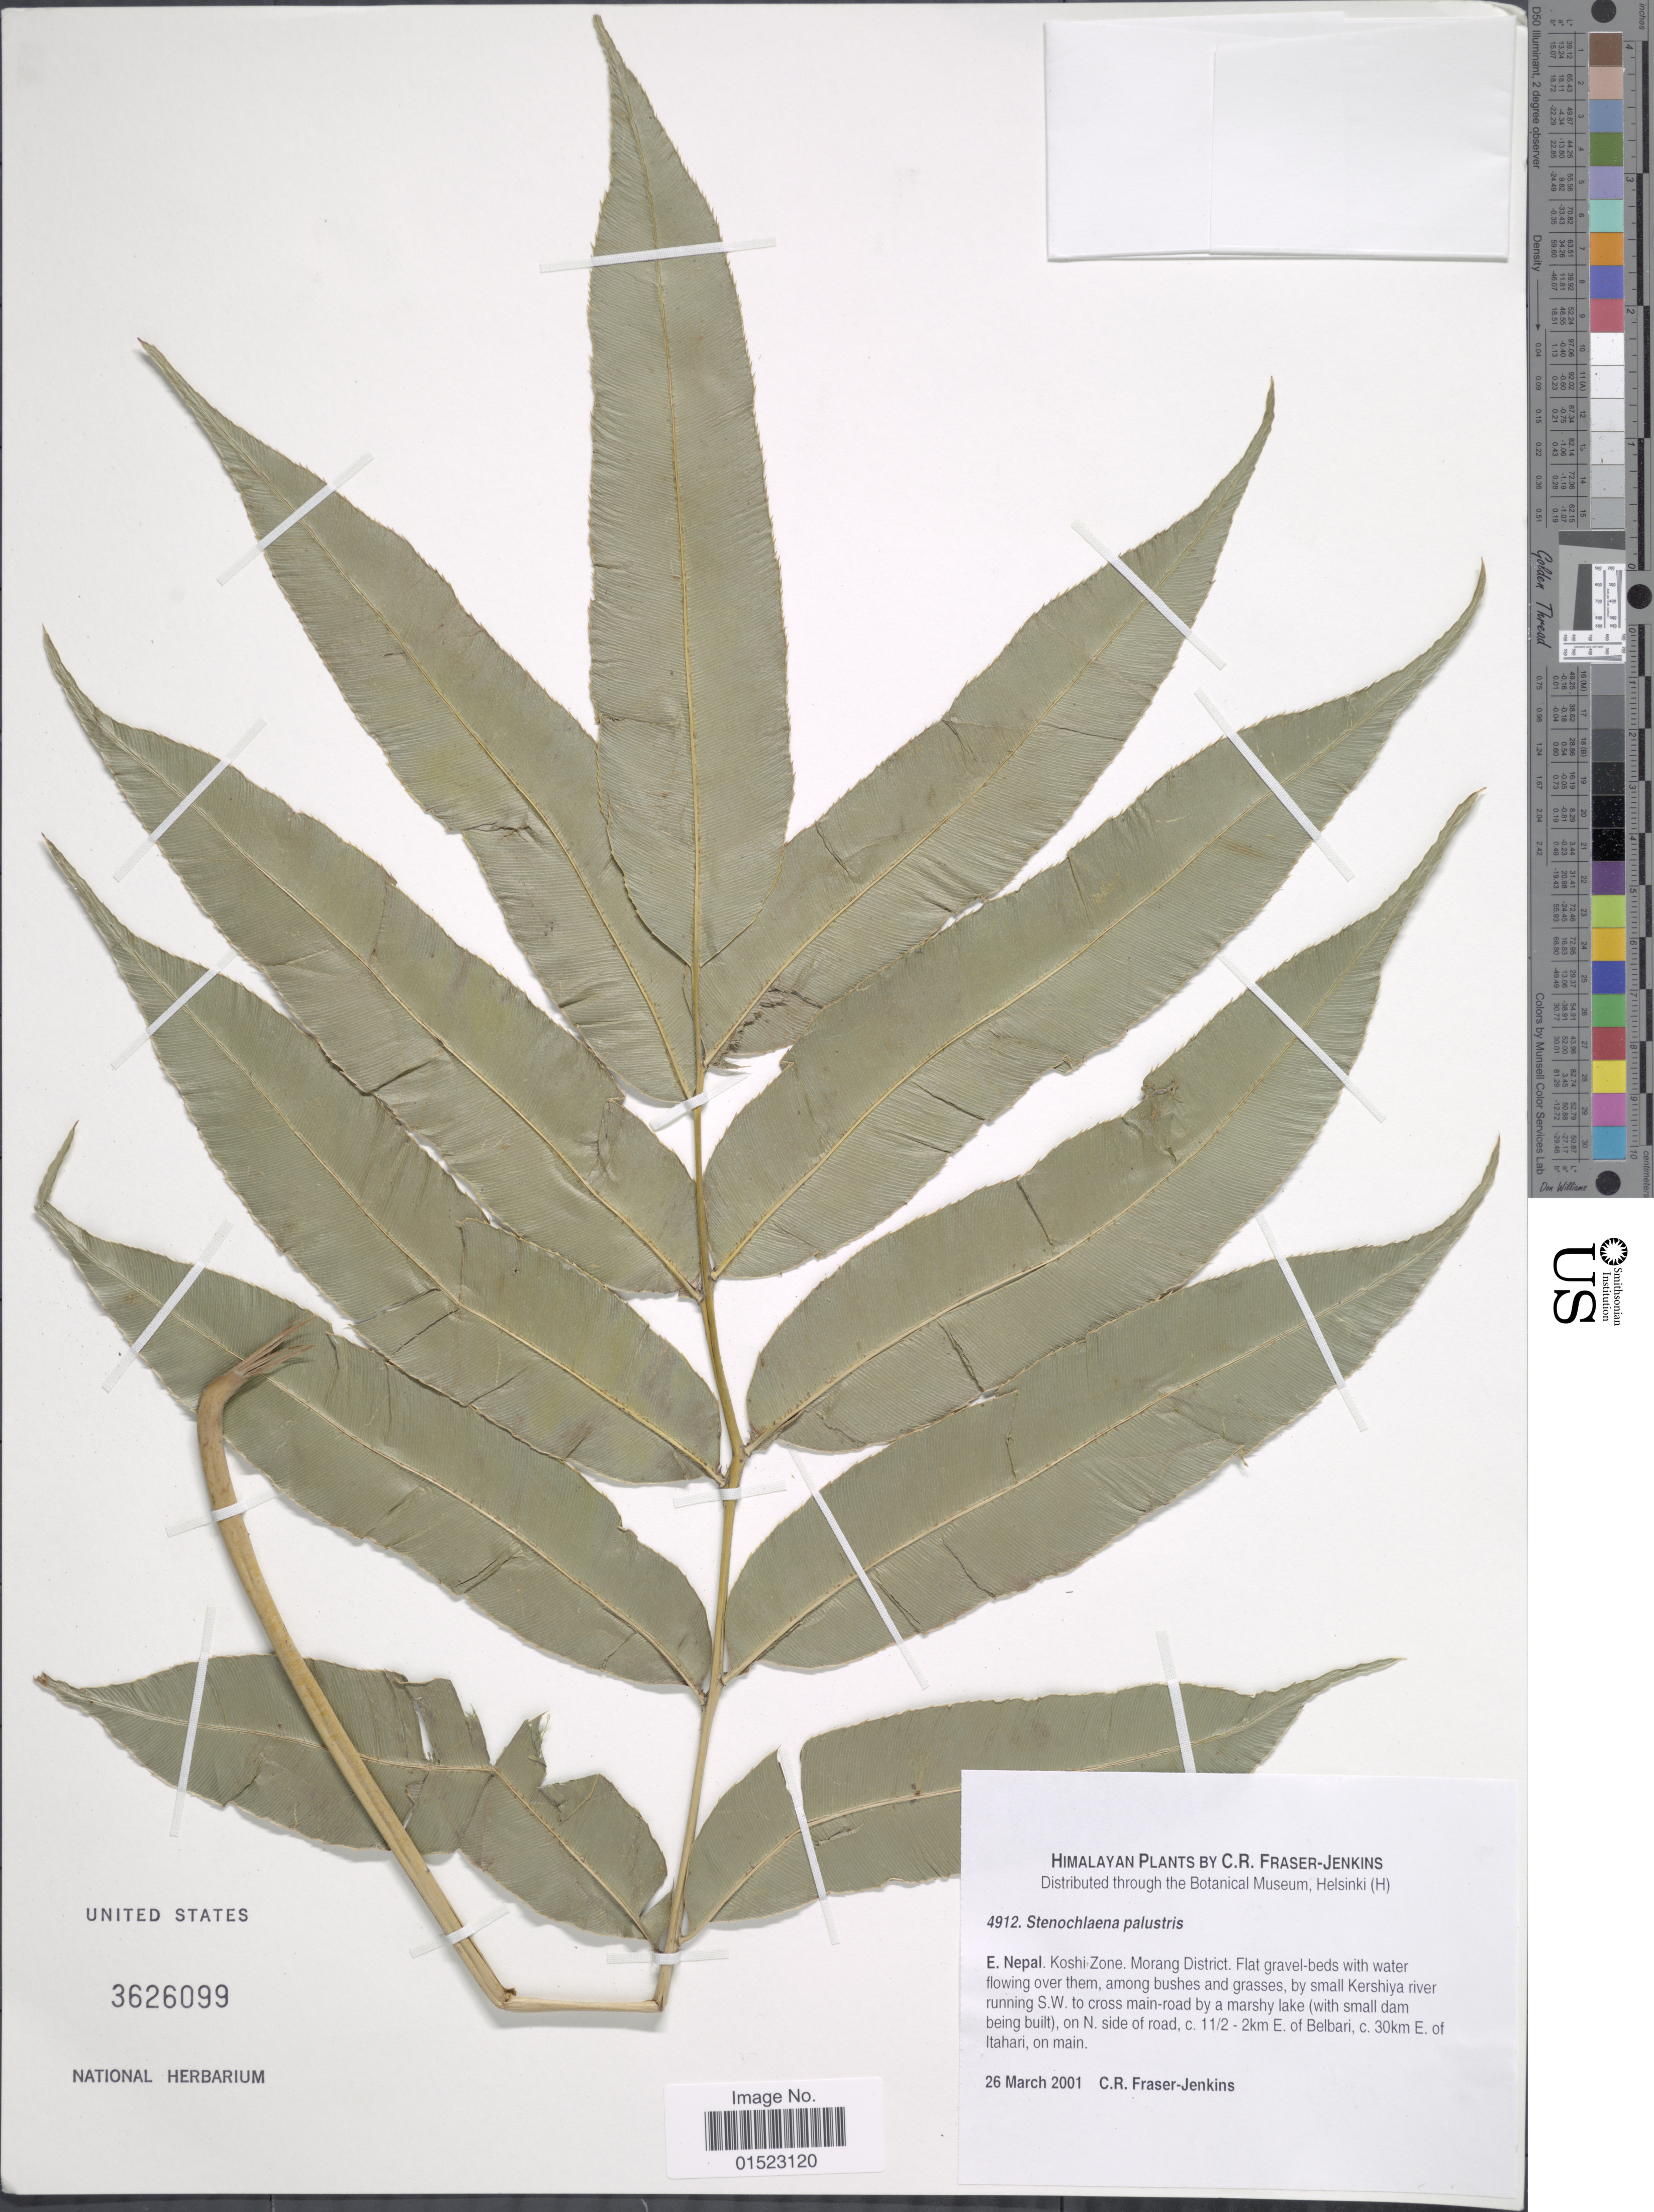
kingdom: Plantae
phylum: Tracheophyta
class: Polypodiopsida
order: Polypodiales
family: Blechnaceae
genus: Stenochlaena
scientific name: Stenochlaena palustris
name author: (Burm. f.) Bedd.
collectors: C. R. Fraser-Jenkins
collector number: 4912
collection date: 2001-03-26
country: Nepal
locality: E. Nepal, Koshi Zone, Morang District, Flat gravel-beds with water flowing over them,among bushes and grasses, by small Kershiya river running S.W. to cross main-road by a marshy lake ( with small dam being built), on N side of road, c. 11/2-2 km. E. of Belbari, c. 30 km. E. of Itahari, on main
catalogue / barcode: US 3626099